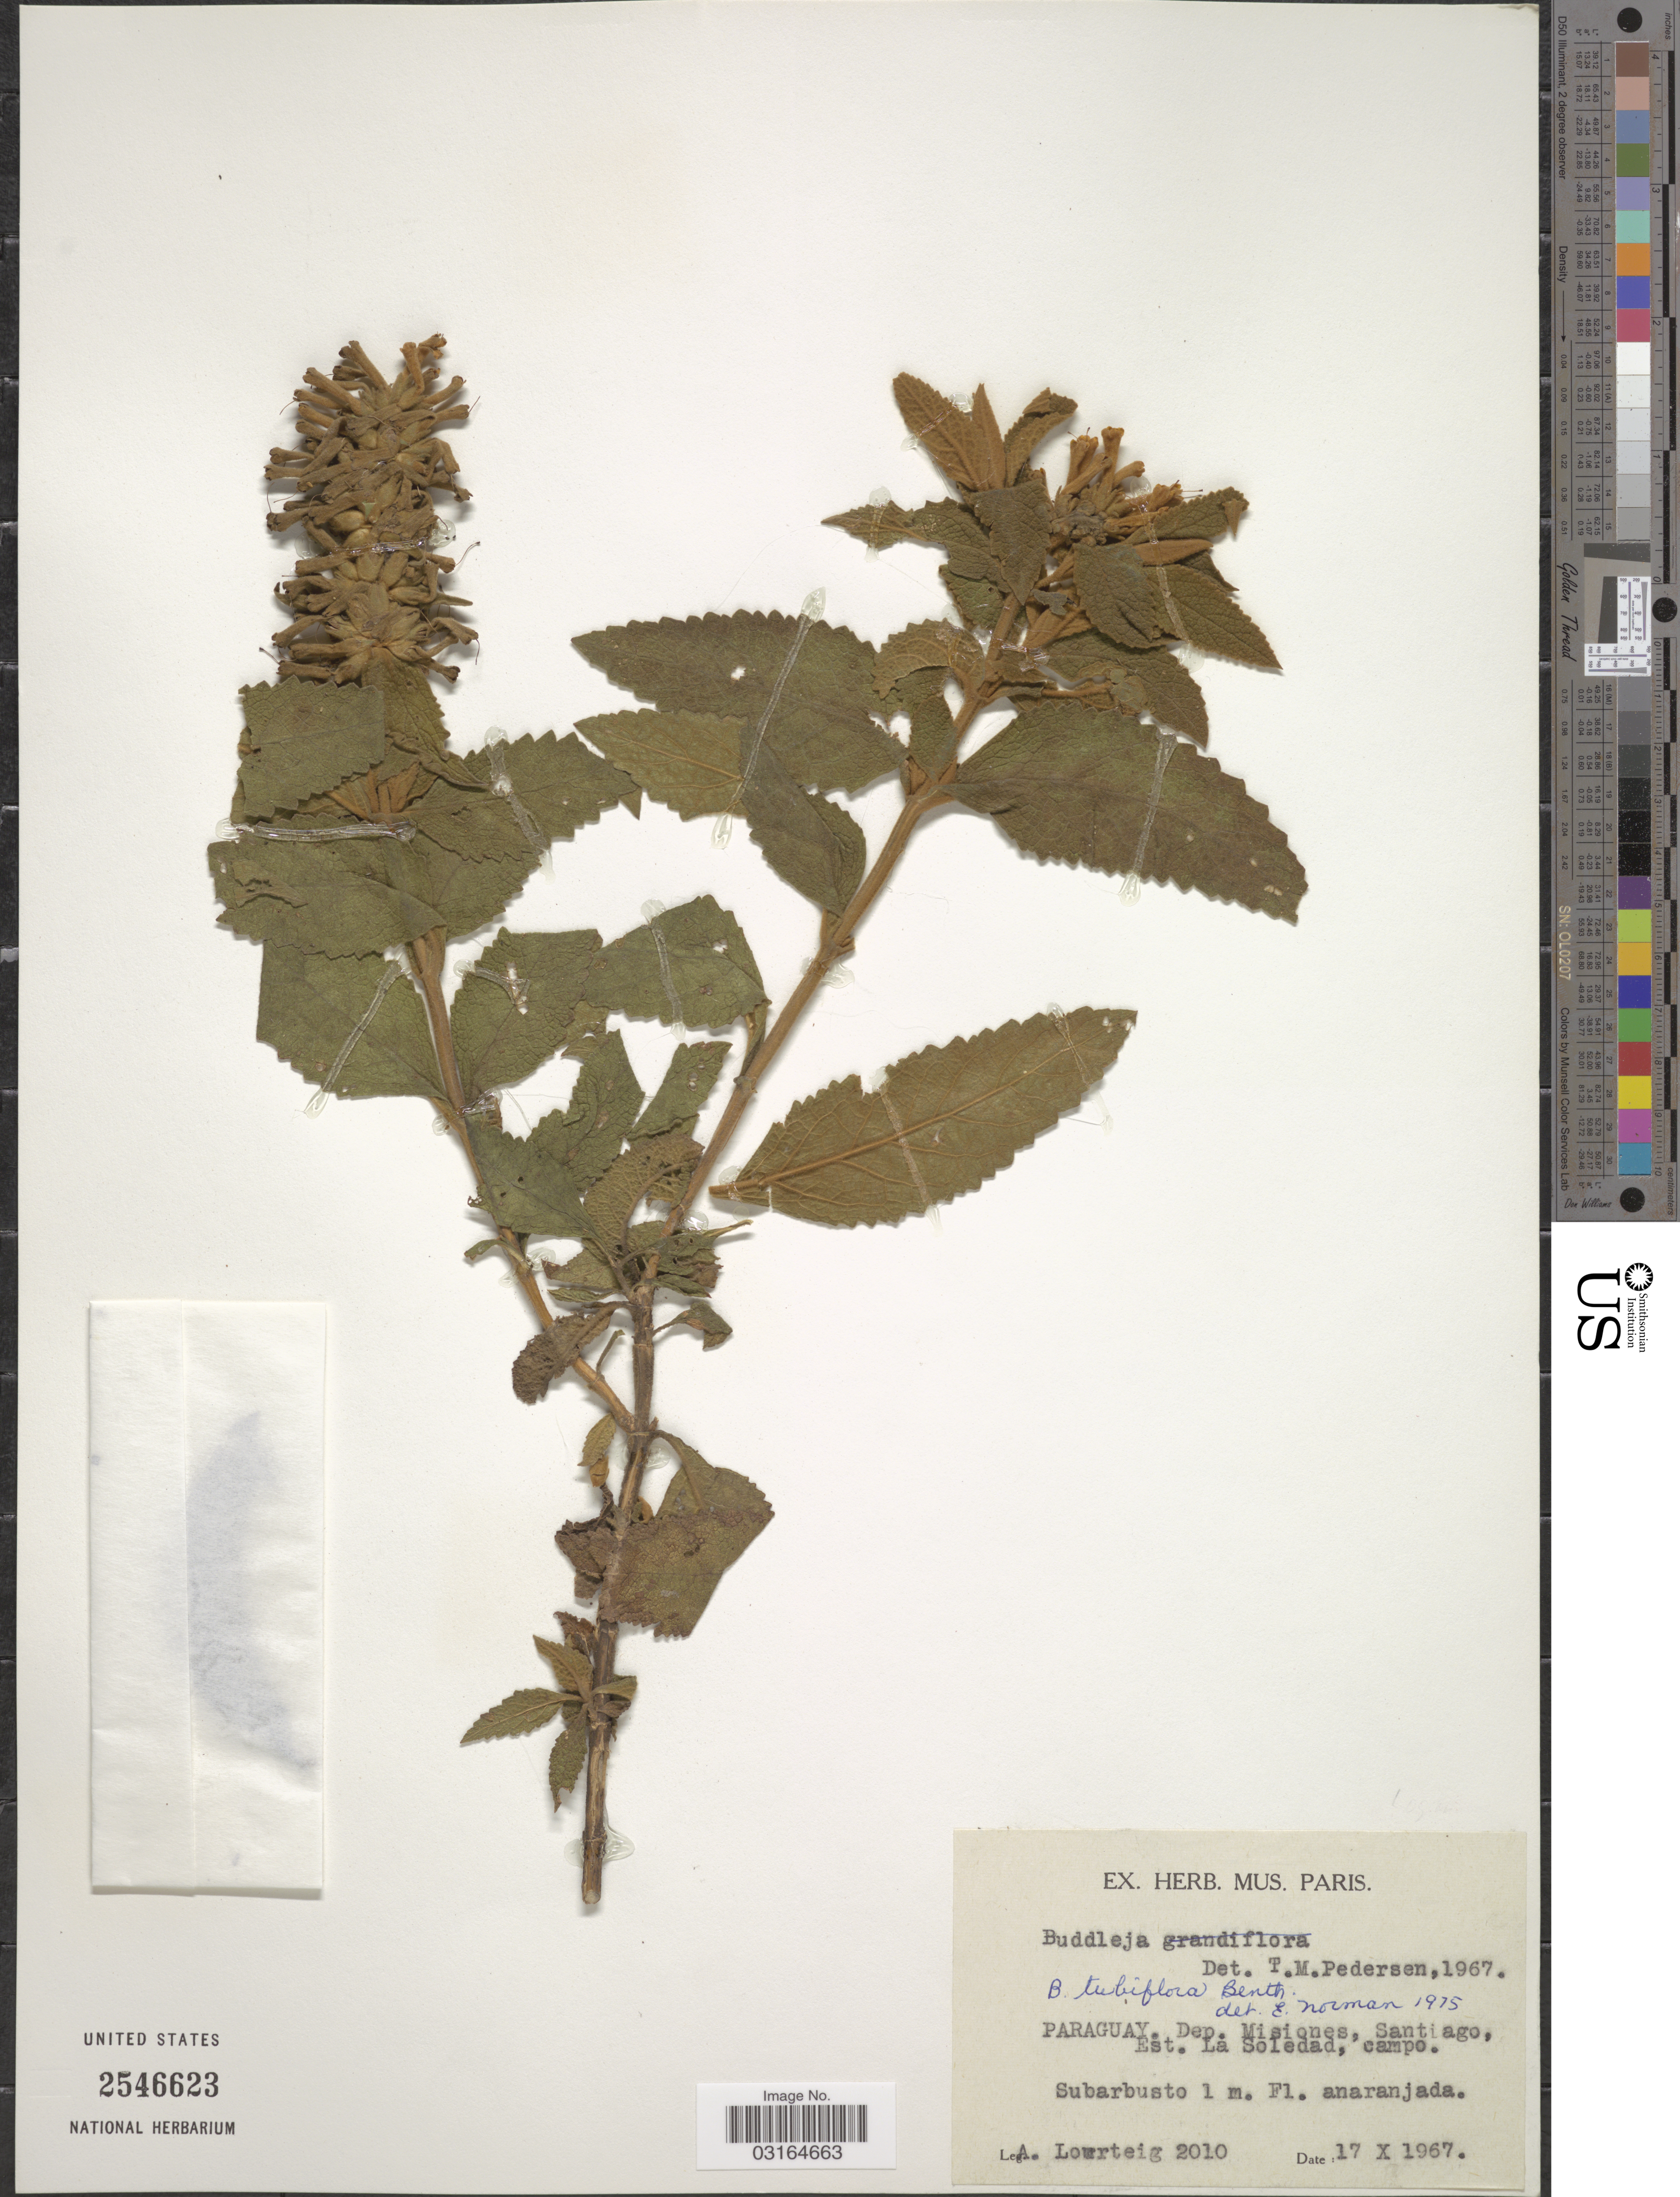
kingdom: Plantae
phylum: Tracheophyta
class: Magnoliopsida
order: Lamiales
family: Scrophulariaceae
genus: Buddleja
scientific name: Buddleja tubiflora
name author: Benth.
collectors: A. Lourteig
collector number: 2010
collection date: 1967-10-17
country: Paraguay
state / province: Misiones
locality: Dep. Misiones, Santiago, Est. La Soledad, campo.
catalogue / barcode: US 2546623